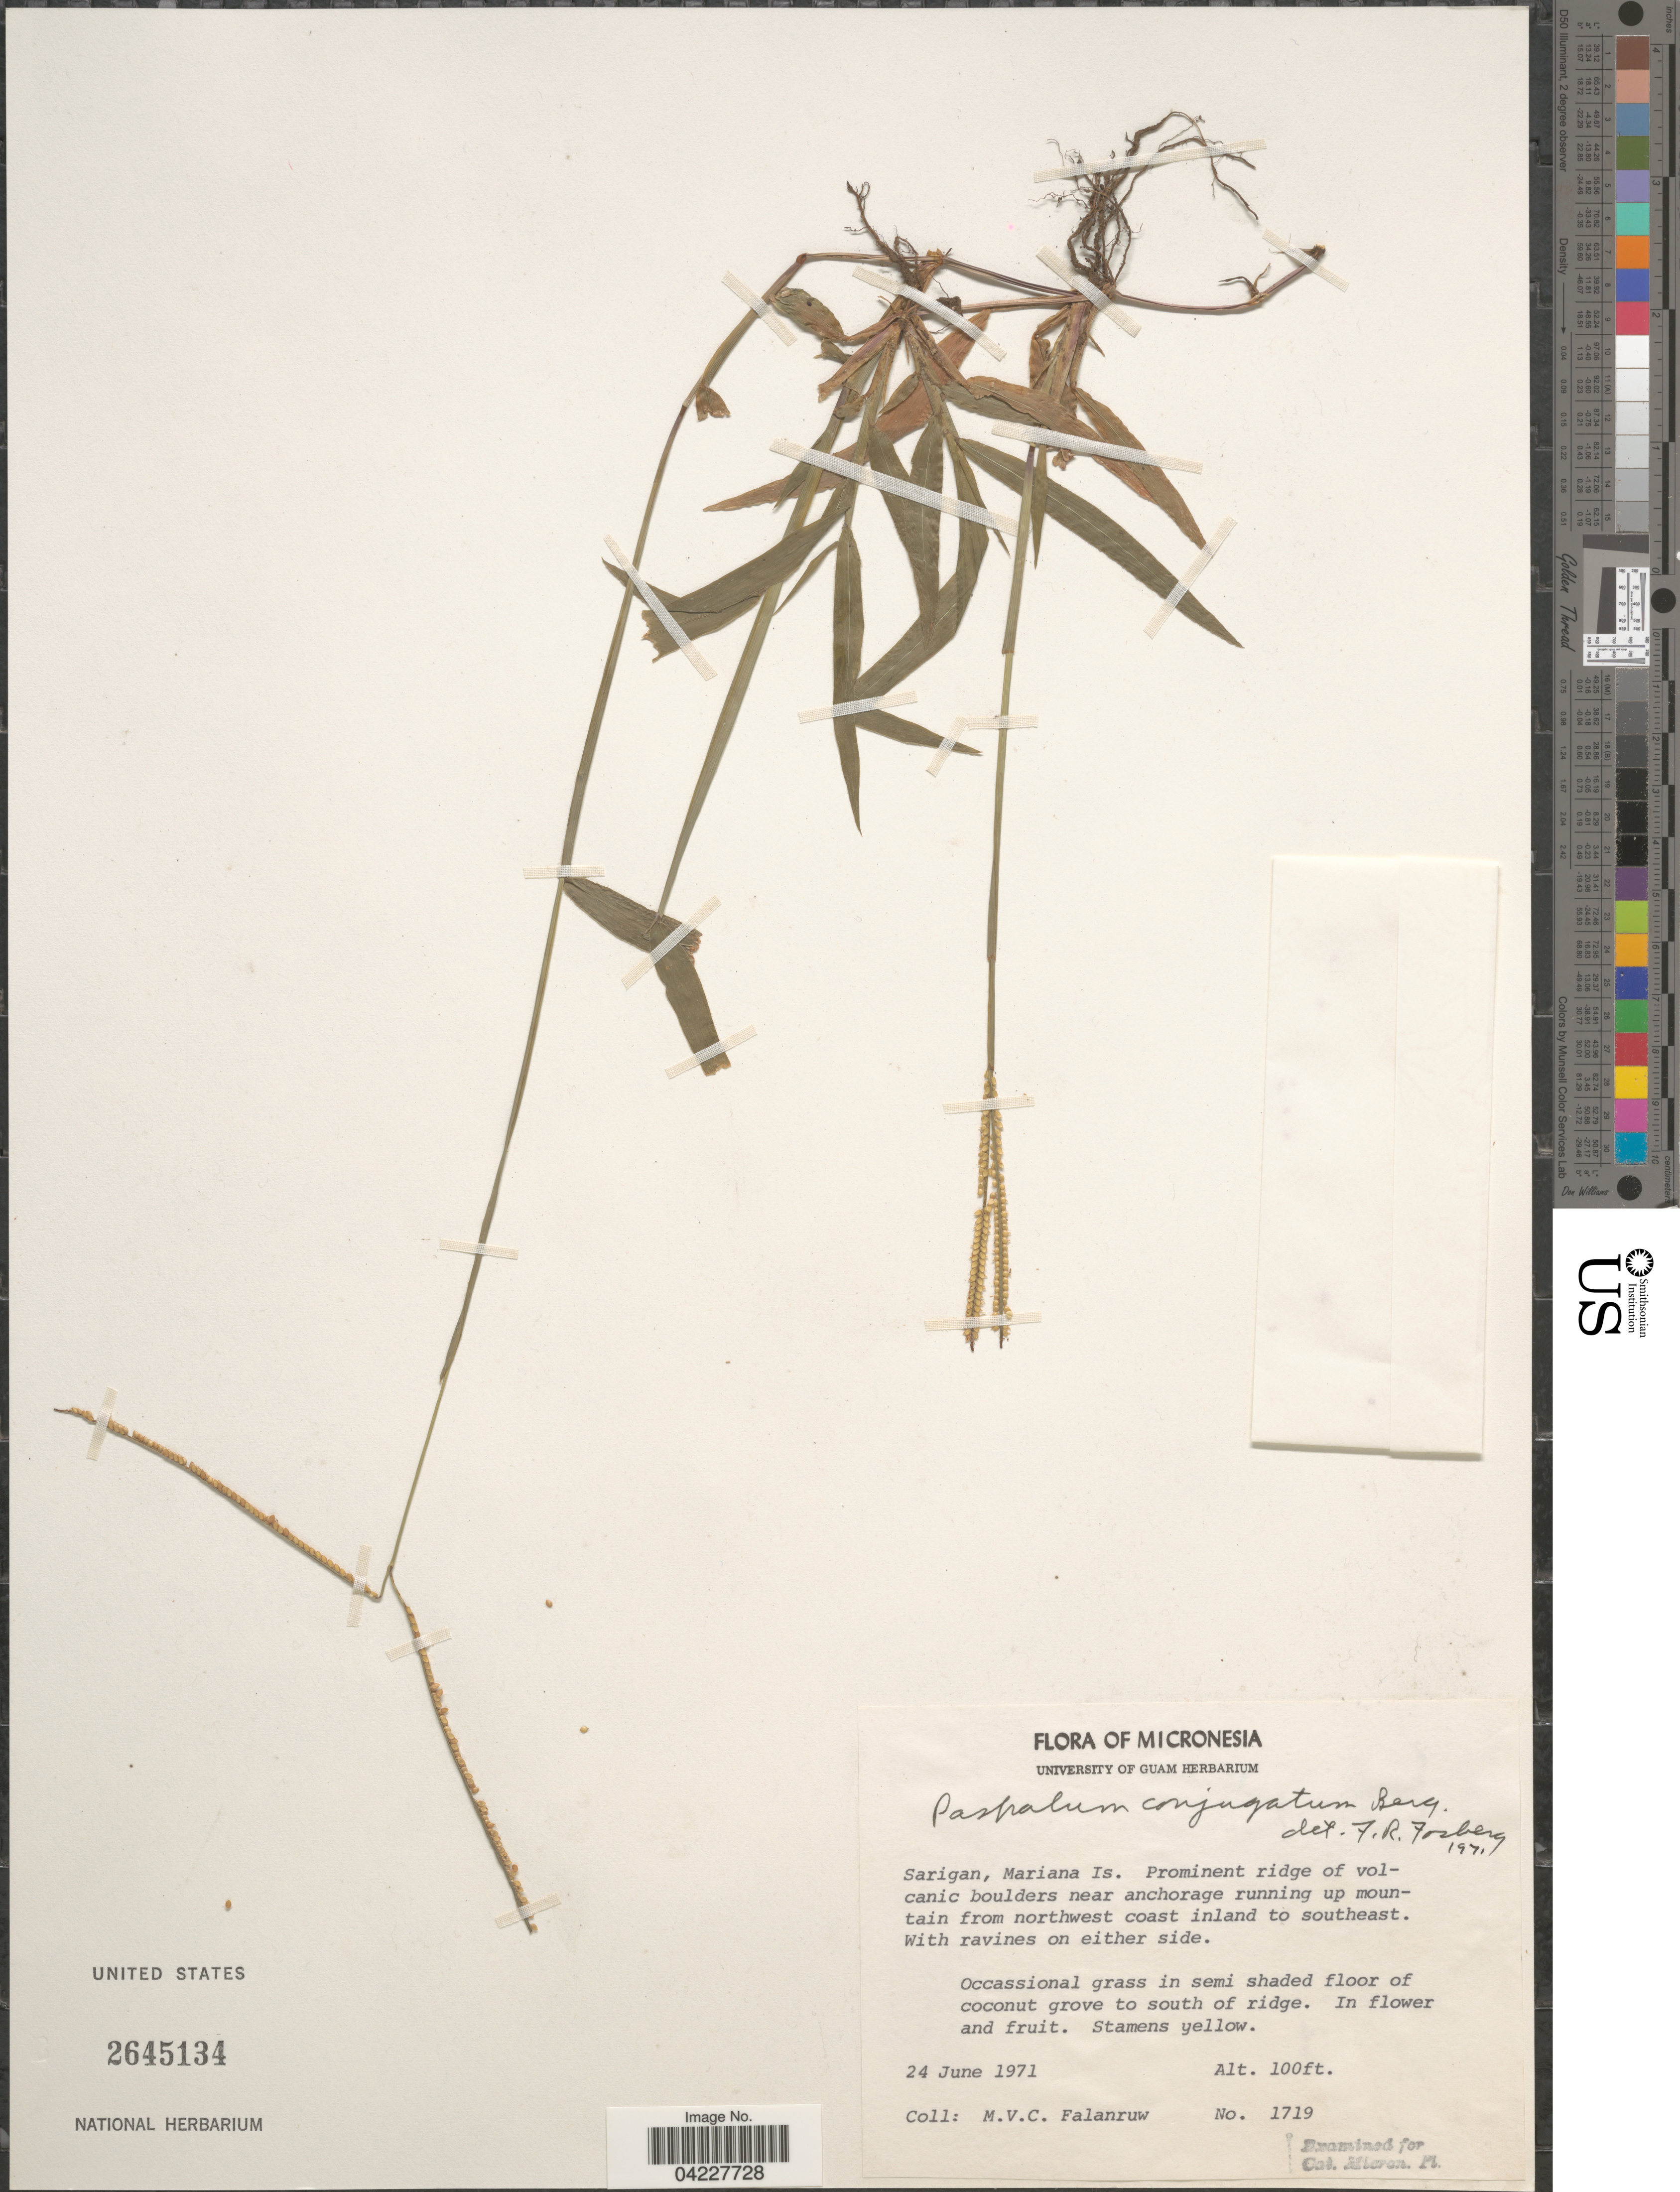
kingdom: Plantae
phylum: Tracheophyta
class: Liliopsida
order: Poales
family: Poaceae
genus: Paspalum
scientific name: Paspalum conjugatum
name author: P.J. Bergius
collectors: M. V. Falanruw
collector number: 1719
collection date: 1971-06-24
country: Northern Mariana Islands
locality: Sarigan, Mariana Is. Prominent ridge of volcanic boulders near anchorage running up mountain from northwest coast inland to southeast.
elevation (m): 30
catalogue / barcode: US 2645134